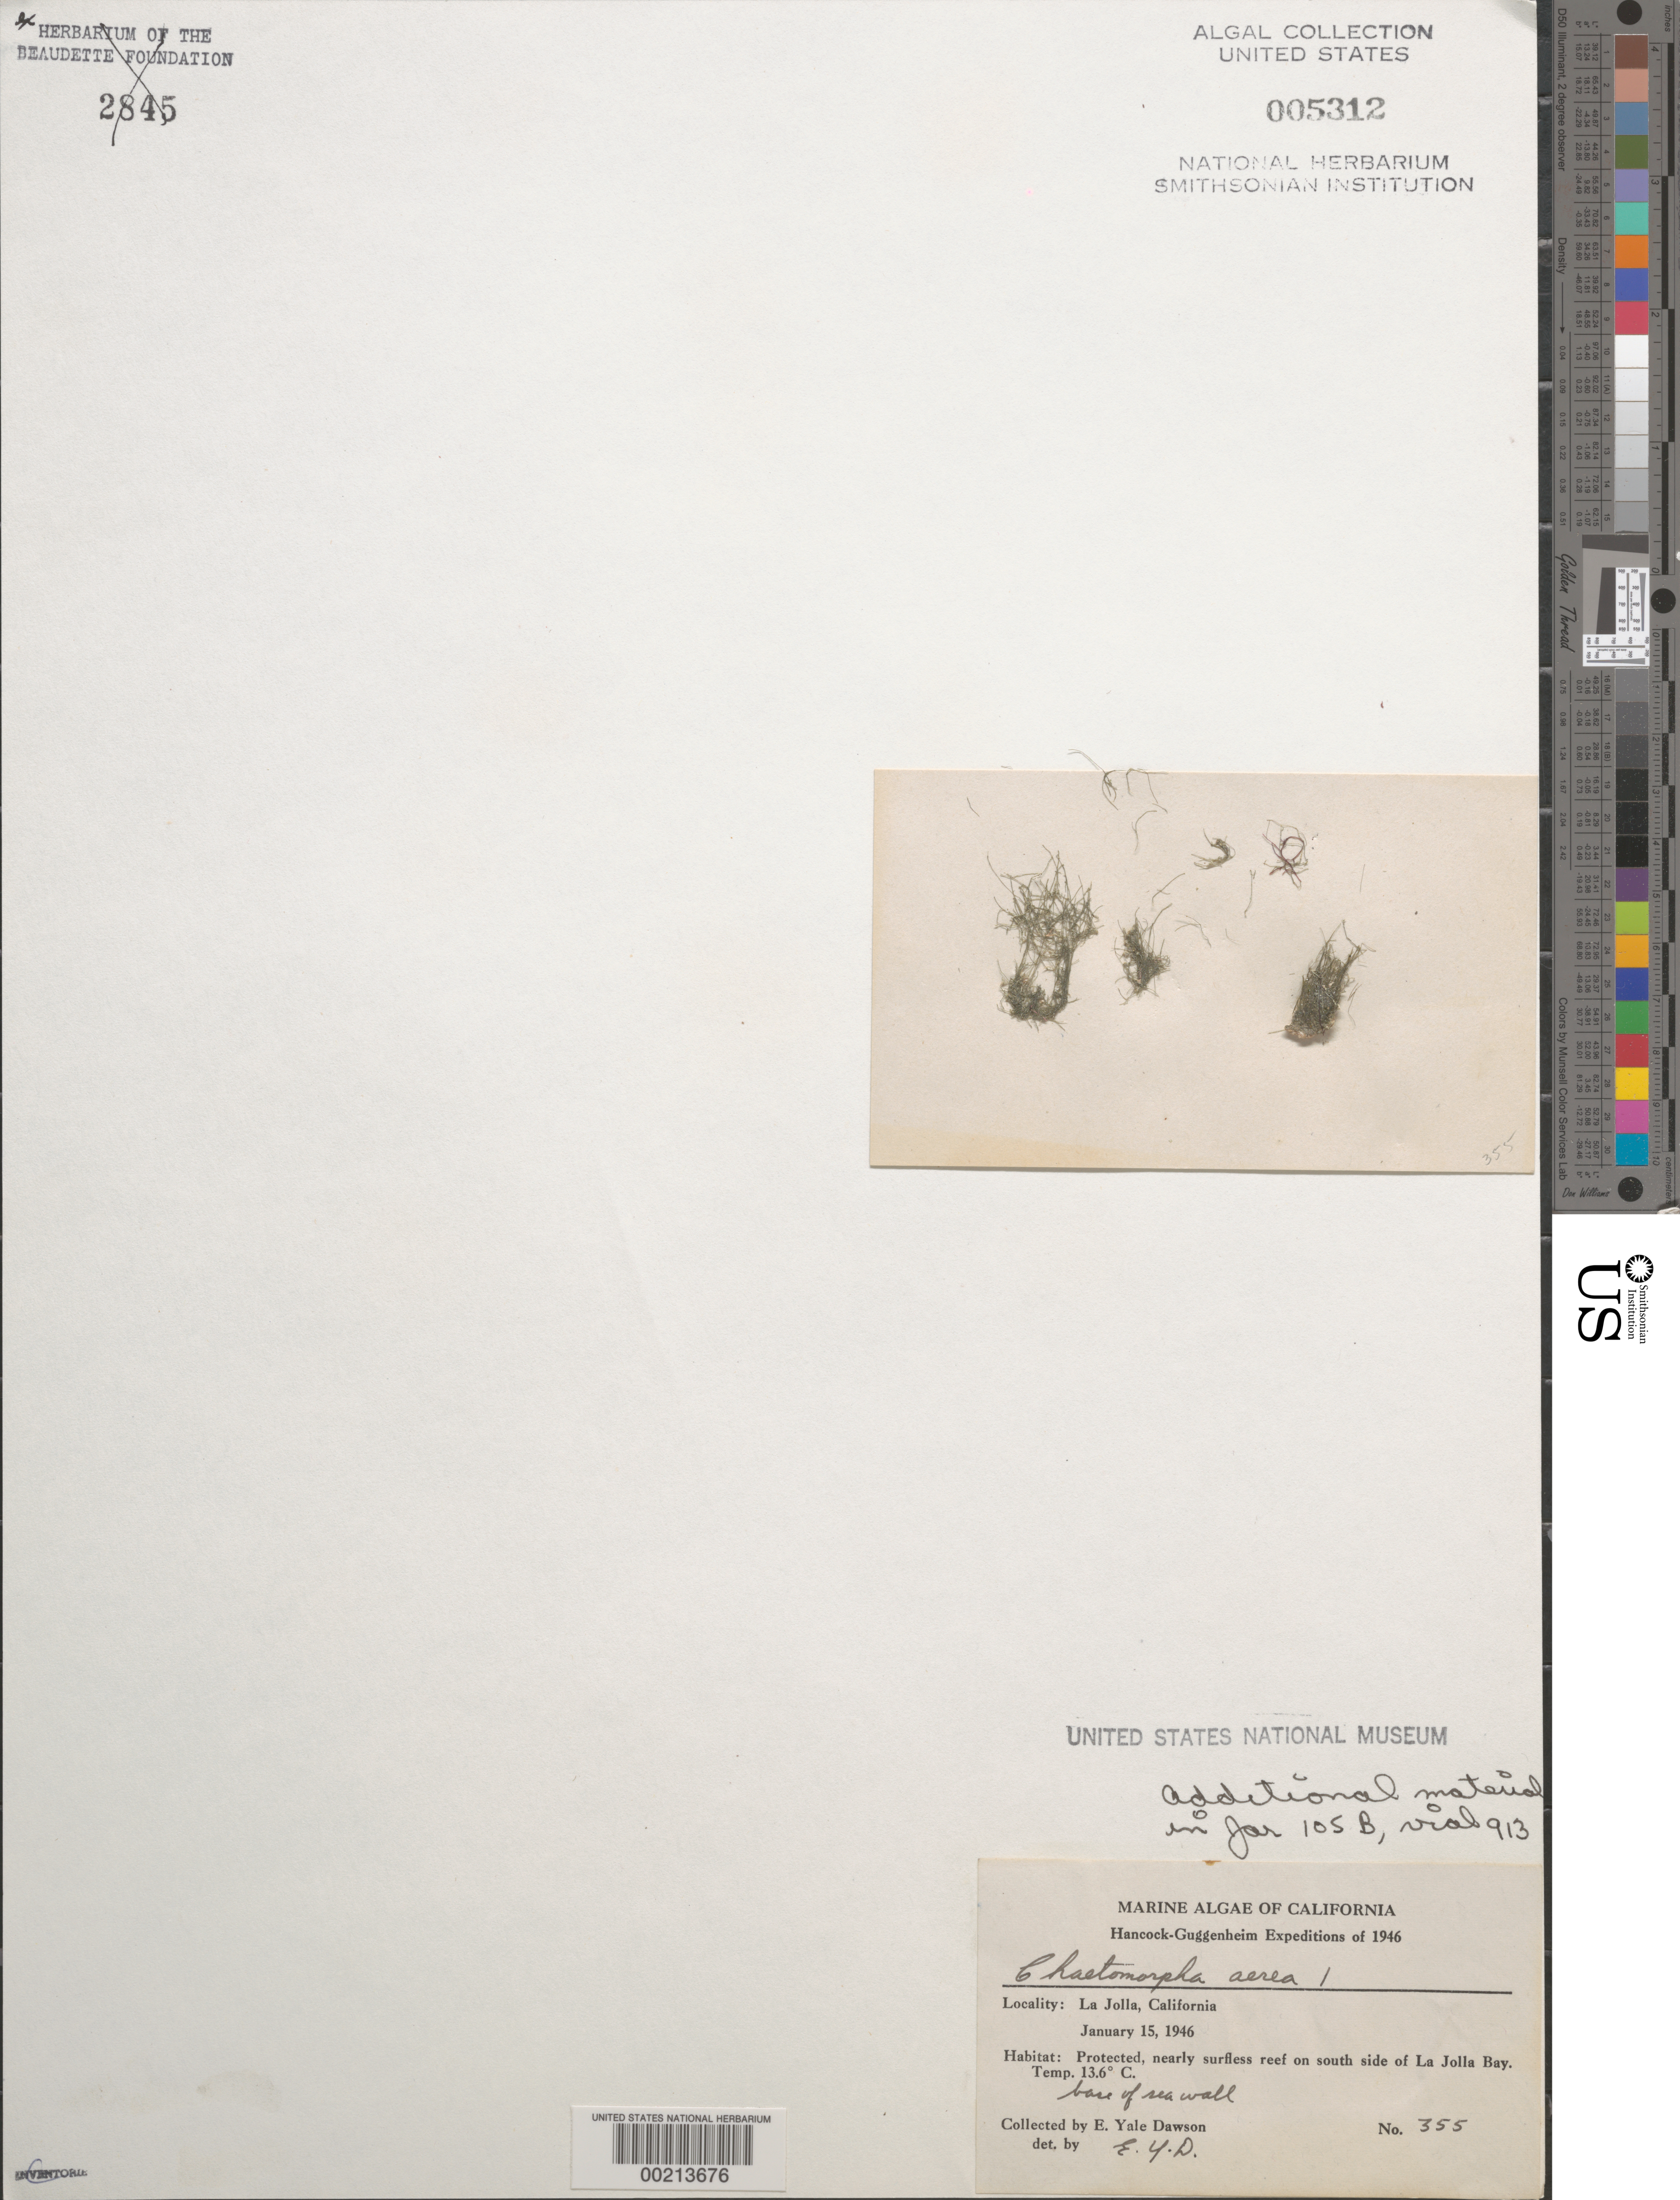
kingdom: Plantae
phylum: Chlorophyta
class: Ulvophyceae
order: Cladophorales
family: Cladophoraceae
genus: Chaetomorpha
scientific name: Chaetomorpha aerea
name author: (Dillwyn) Kütz.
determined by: Dawson, E. Y.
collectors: E. Y. Dawson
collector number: EYD 355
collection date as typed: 15 Jan 1946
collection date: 1946-01-15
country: United States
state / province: California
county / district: San Diego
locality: La Jolla, south La Jolla Bay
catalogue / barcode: US 5312